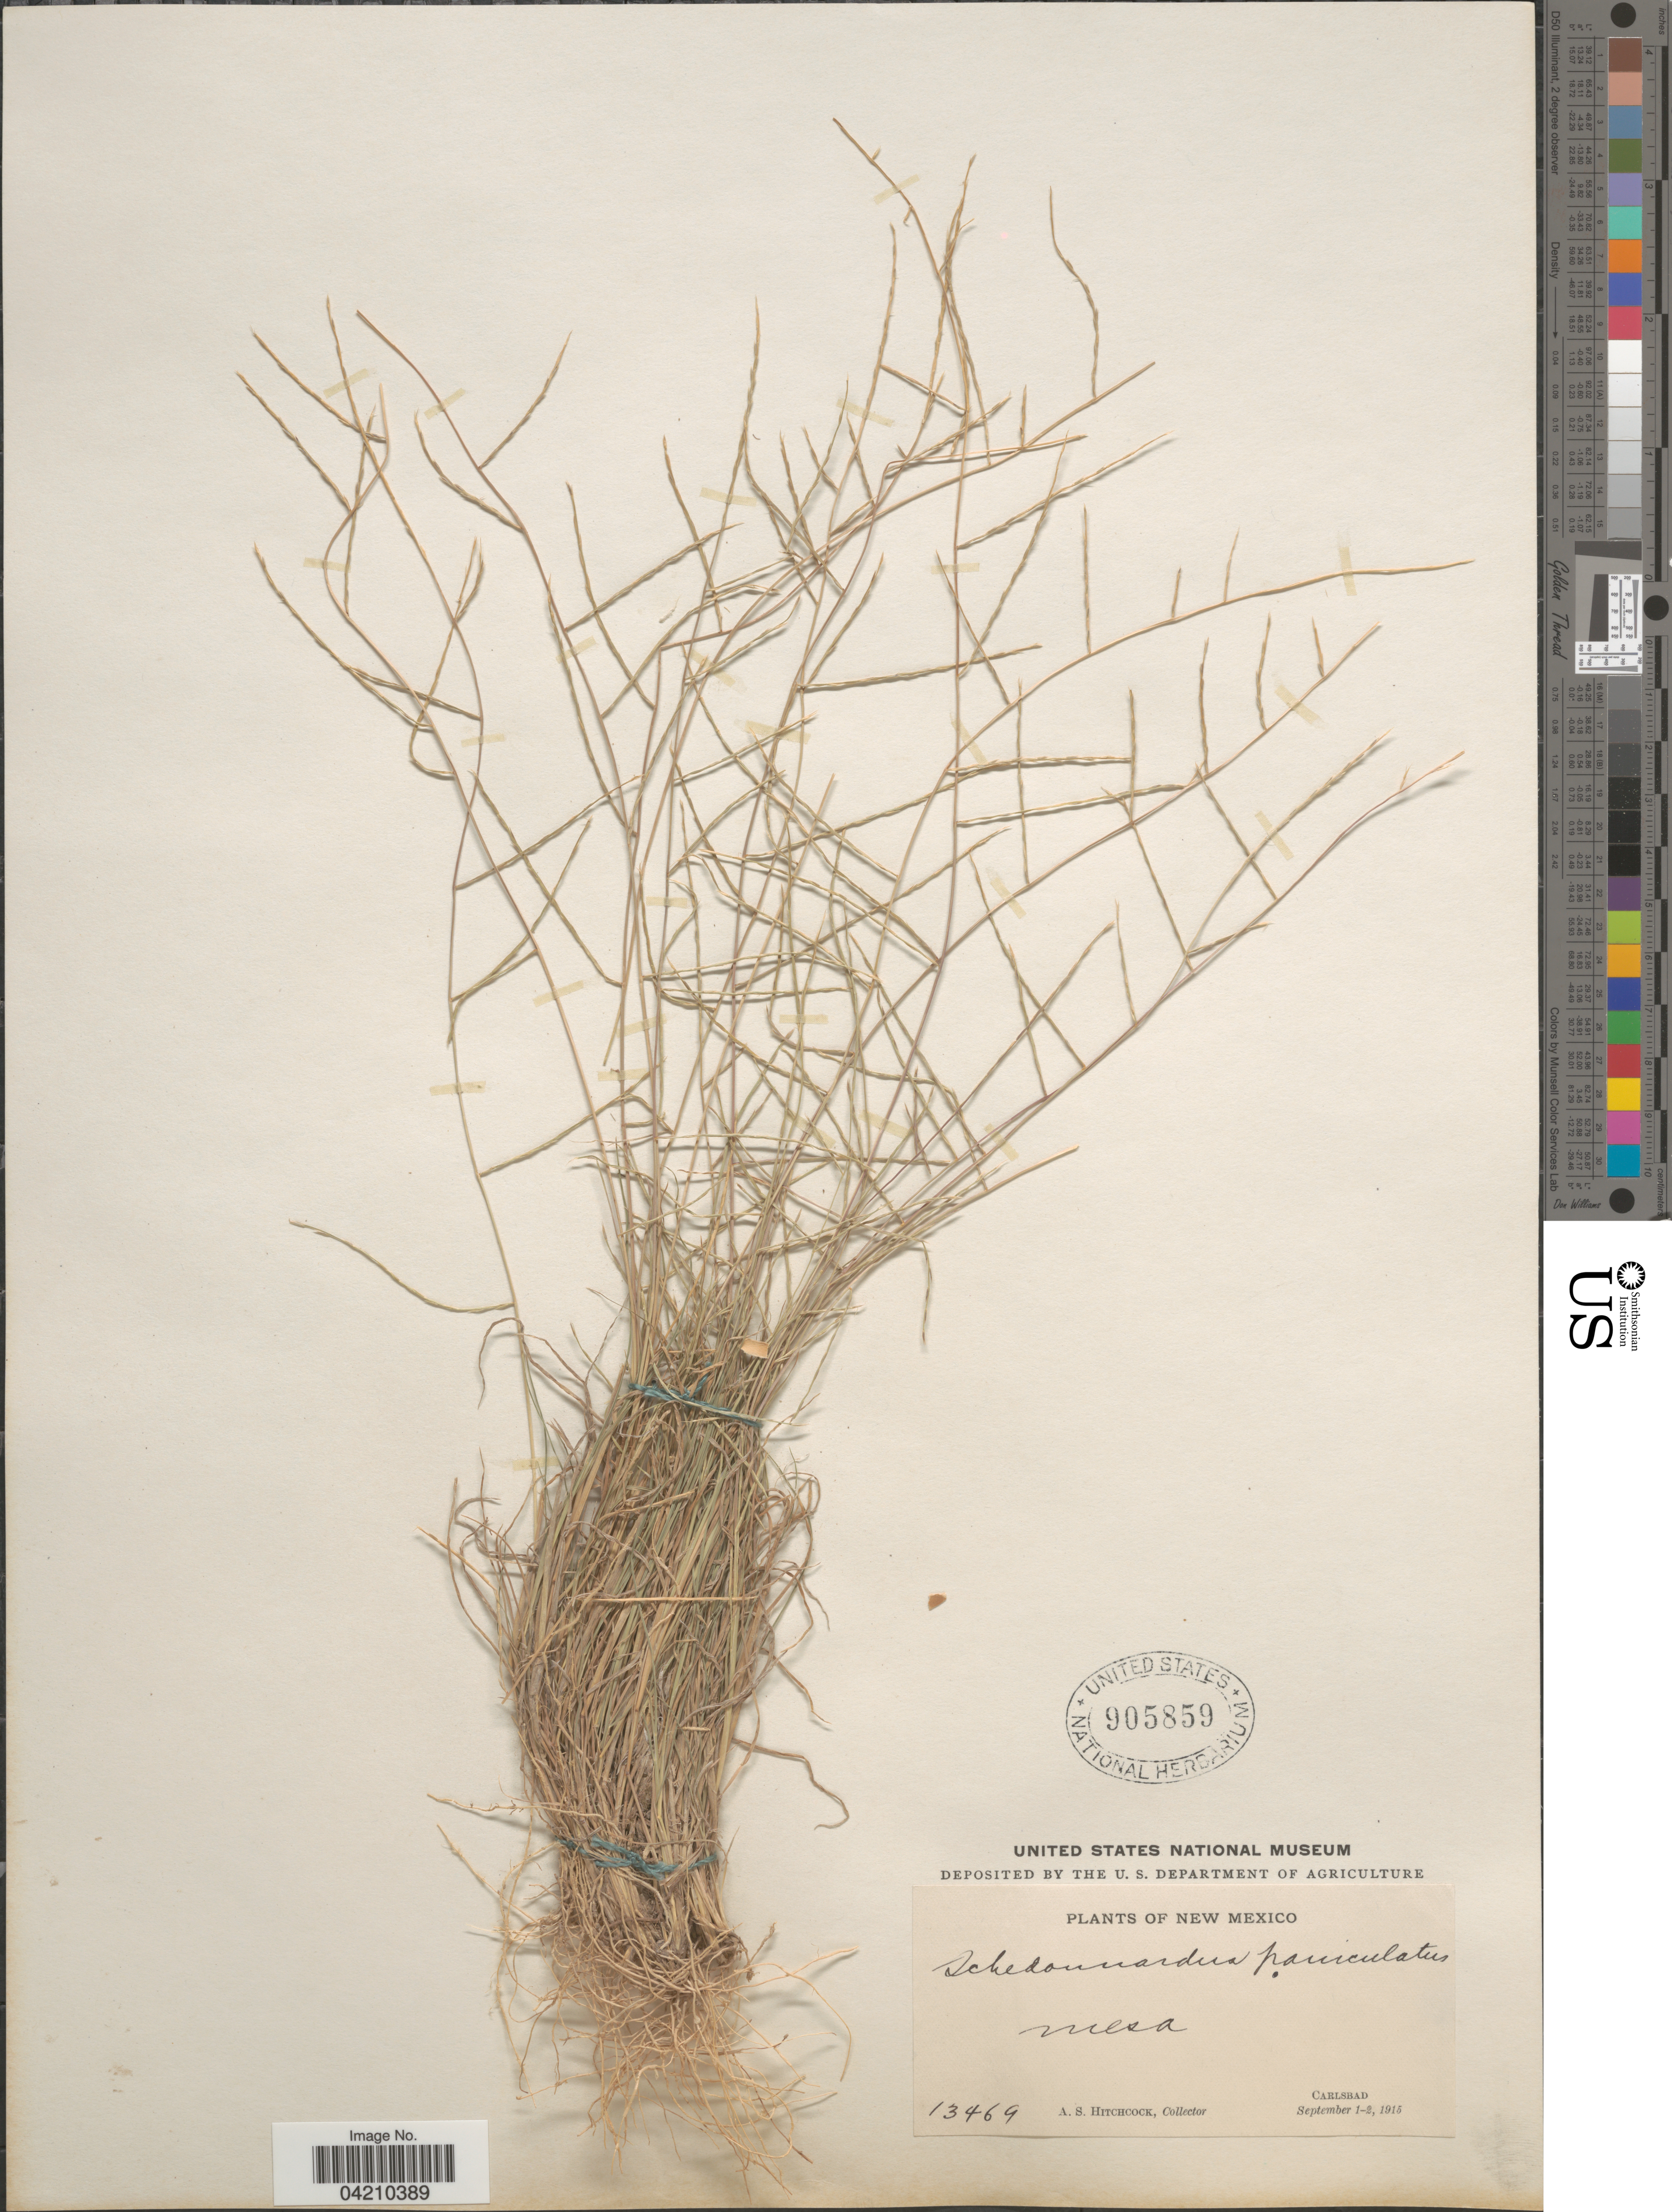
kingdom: Plantae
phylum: Tracheophyta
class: Liliopsida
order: Poales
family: Poaceae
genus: Muhlenbergia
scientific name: Muhlenbergia paniculata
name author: (Nutt.) Columbus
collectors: A. S. Hitchcock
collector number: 13469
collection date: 1915-09-01/1915-09-02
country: United States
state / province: New Mexico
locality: Mesa. Carlsbad.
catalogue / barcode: US 905859